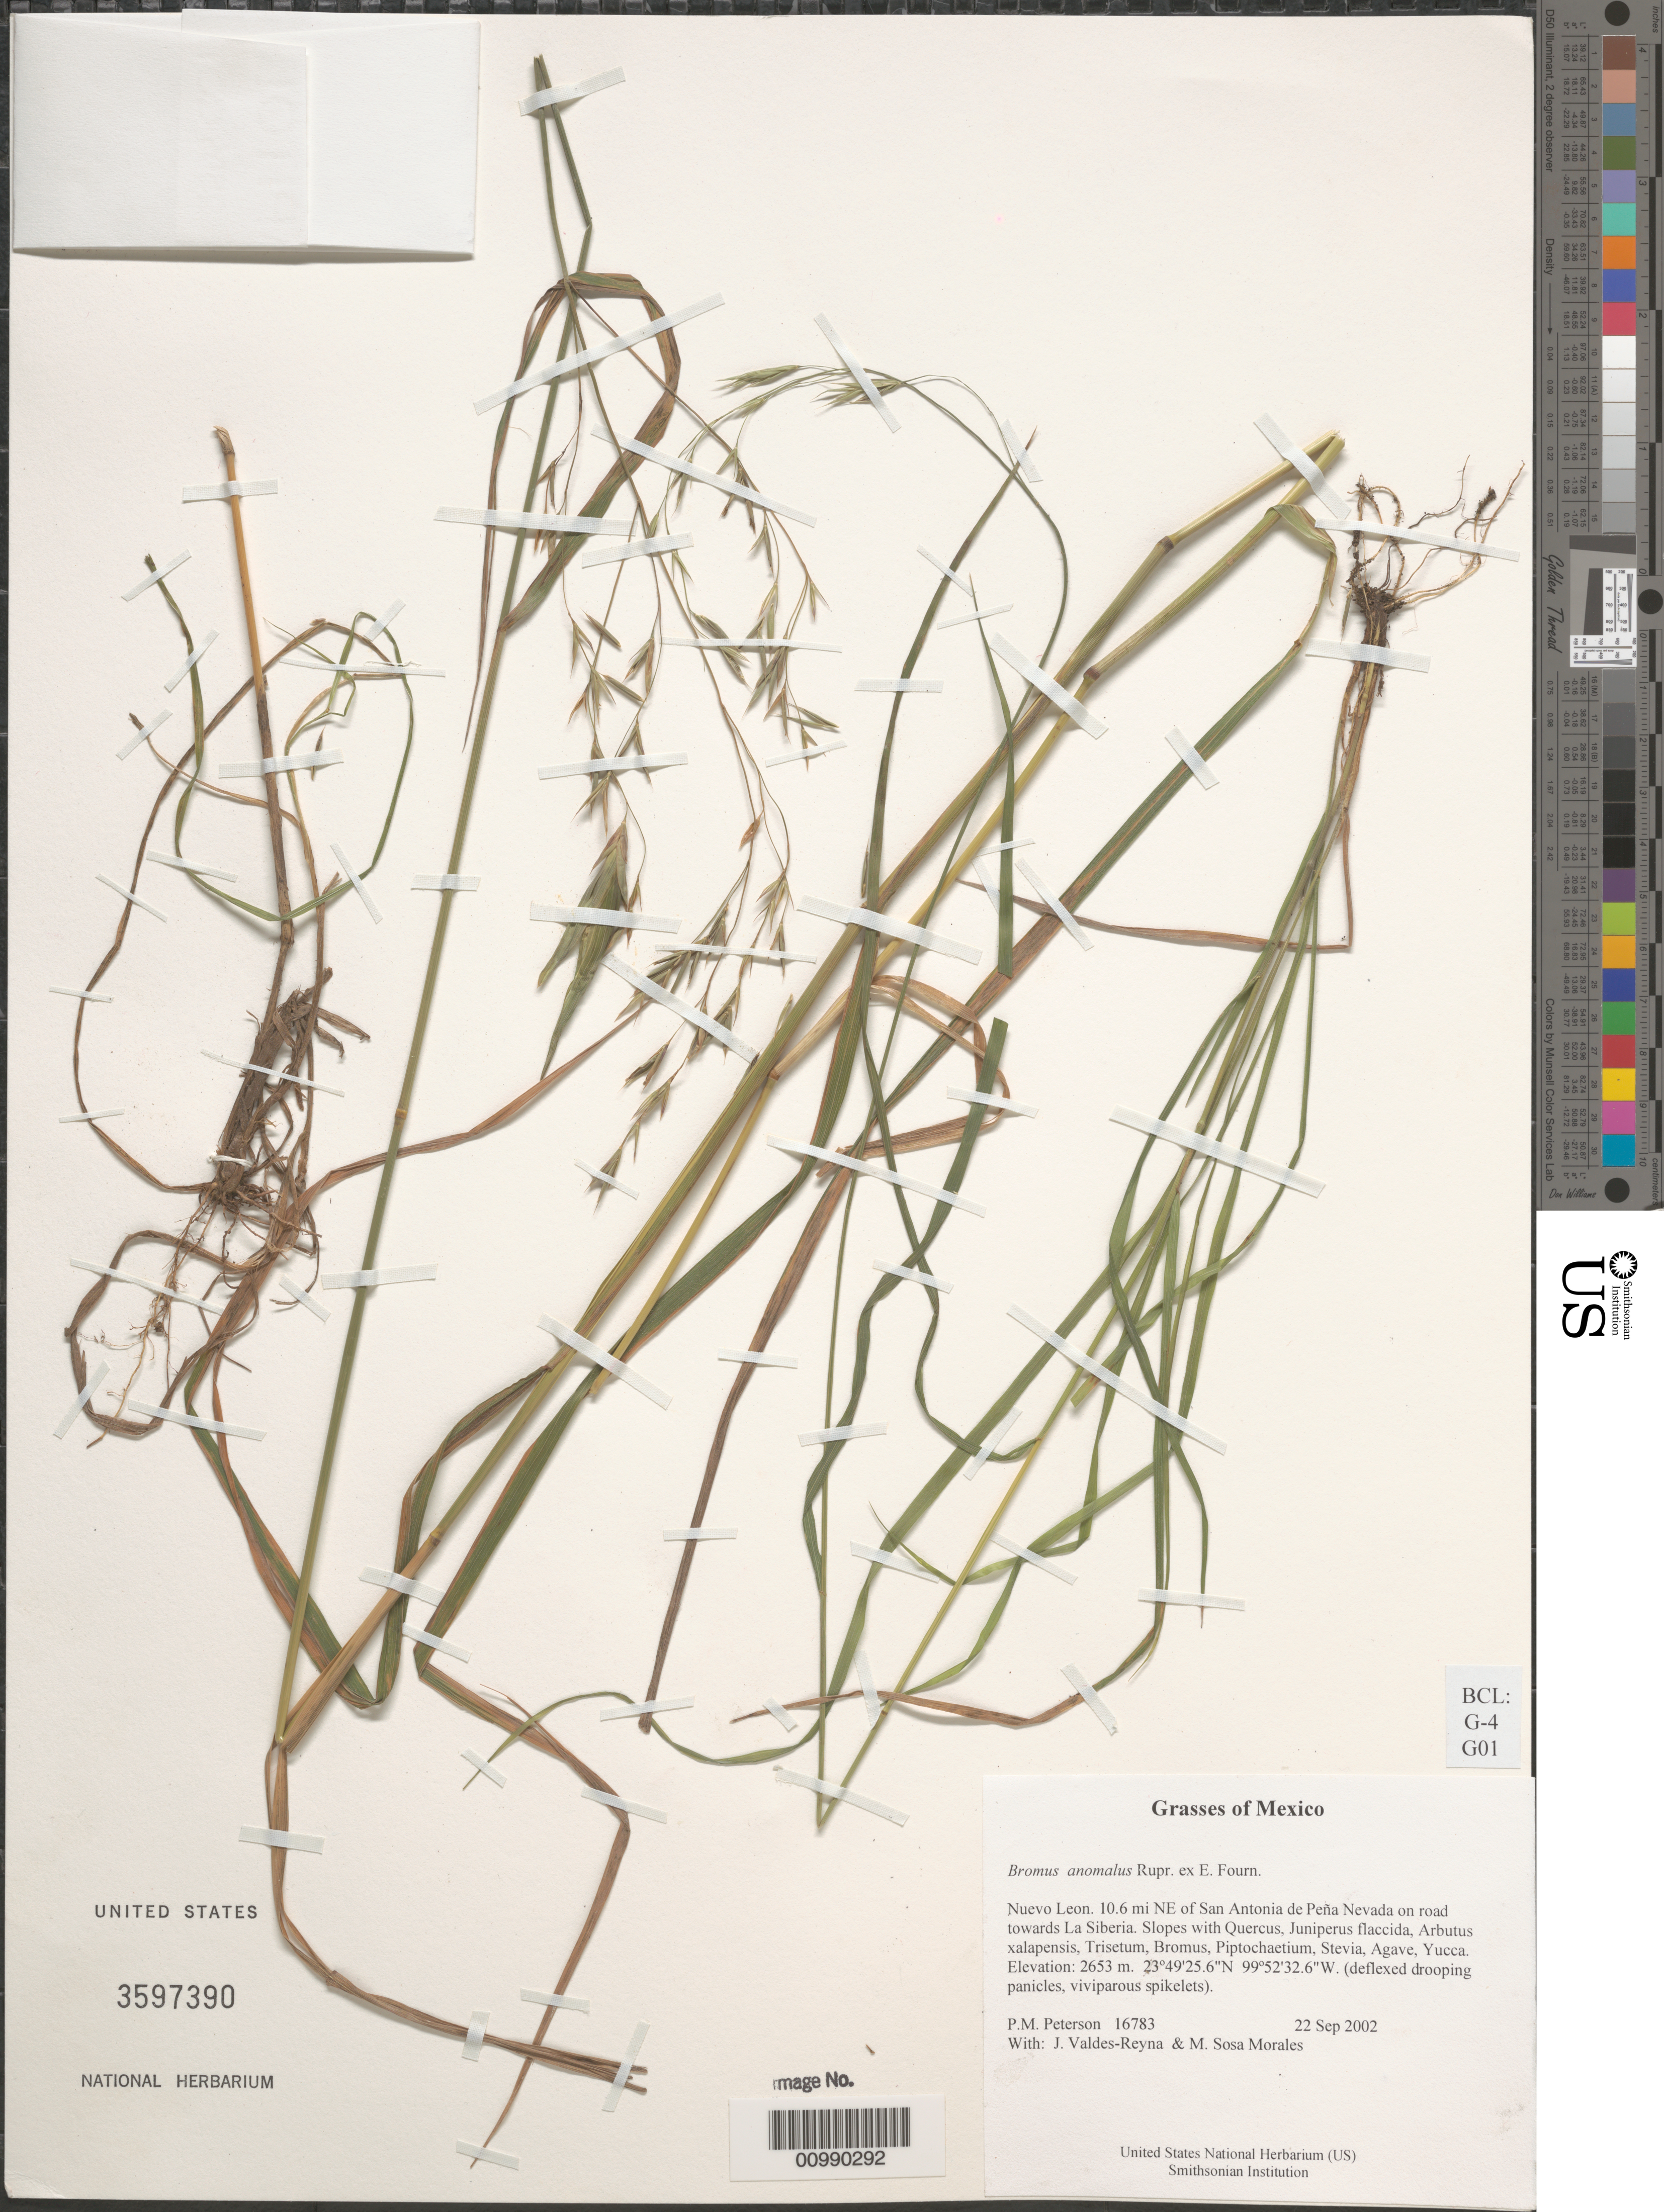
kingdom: Plantae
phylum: Tracheophyta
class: Liliopsida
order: Poales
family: Poaceae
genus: Bromus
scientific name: Bromus anomalus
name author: Rupr. ex E. Fourn.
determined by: Saarela, J. M., (CAN), Canadian Museum of Nature (CANADA)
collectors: P. M. Peterson, J. Valdés-Reyna & M. Sosa Morales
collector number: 16783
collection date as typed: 22 Sep 2002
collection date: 2002-09-22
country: Mexico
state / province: Nuevo León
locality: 10.6 mi NE of San Antonia de Peña Nevada on road towards La Siberia. Slopes with Quercus, Juniperus flaccida, Arbutus xalapensis, Trisetum, Bromus, Piptochaetium, Stevia, Agave, Yucca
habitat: (deflexed drooping panicles, viviparous spikelets)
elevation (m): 2653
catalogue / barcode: US 3597390